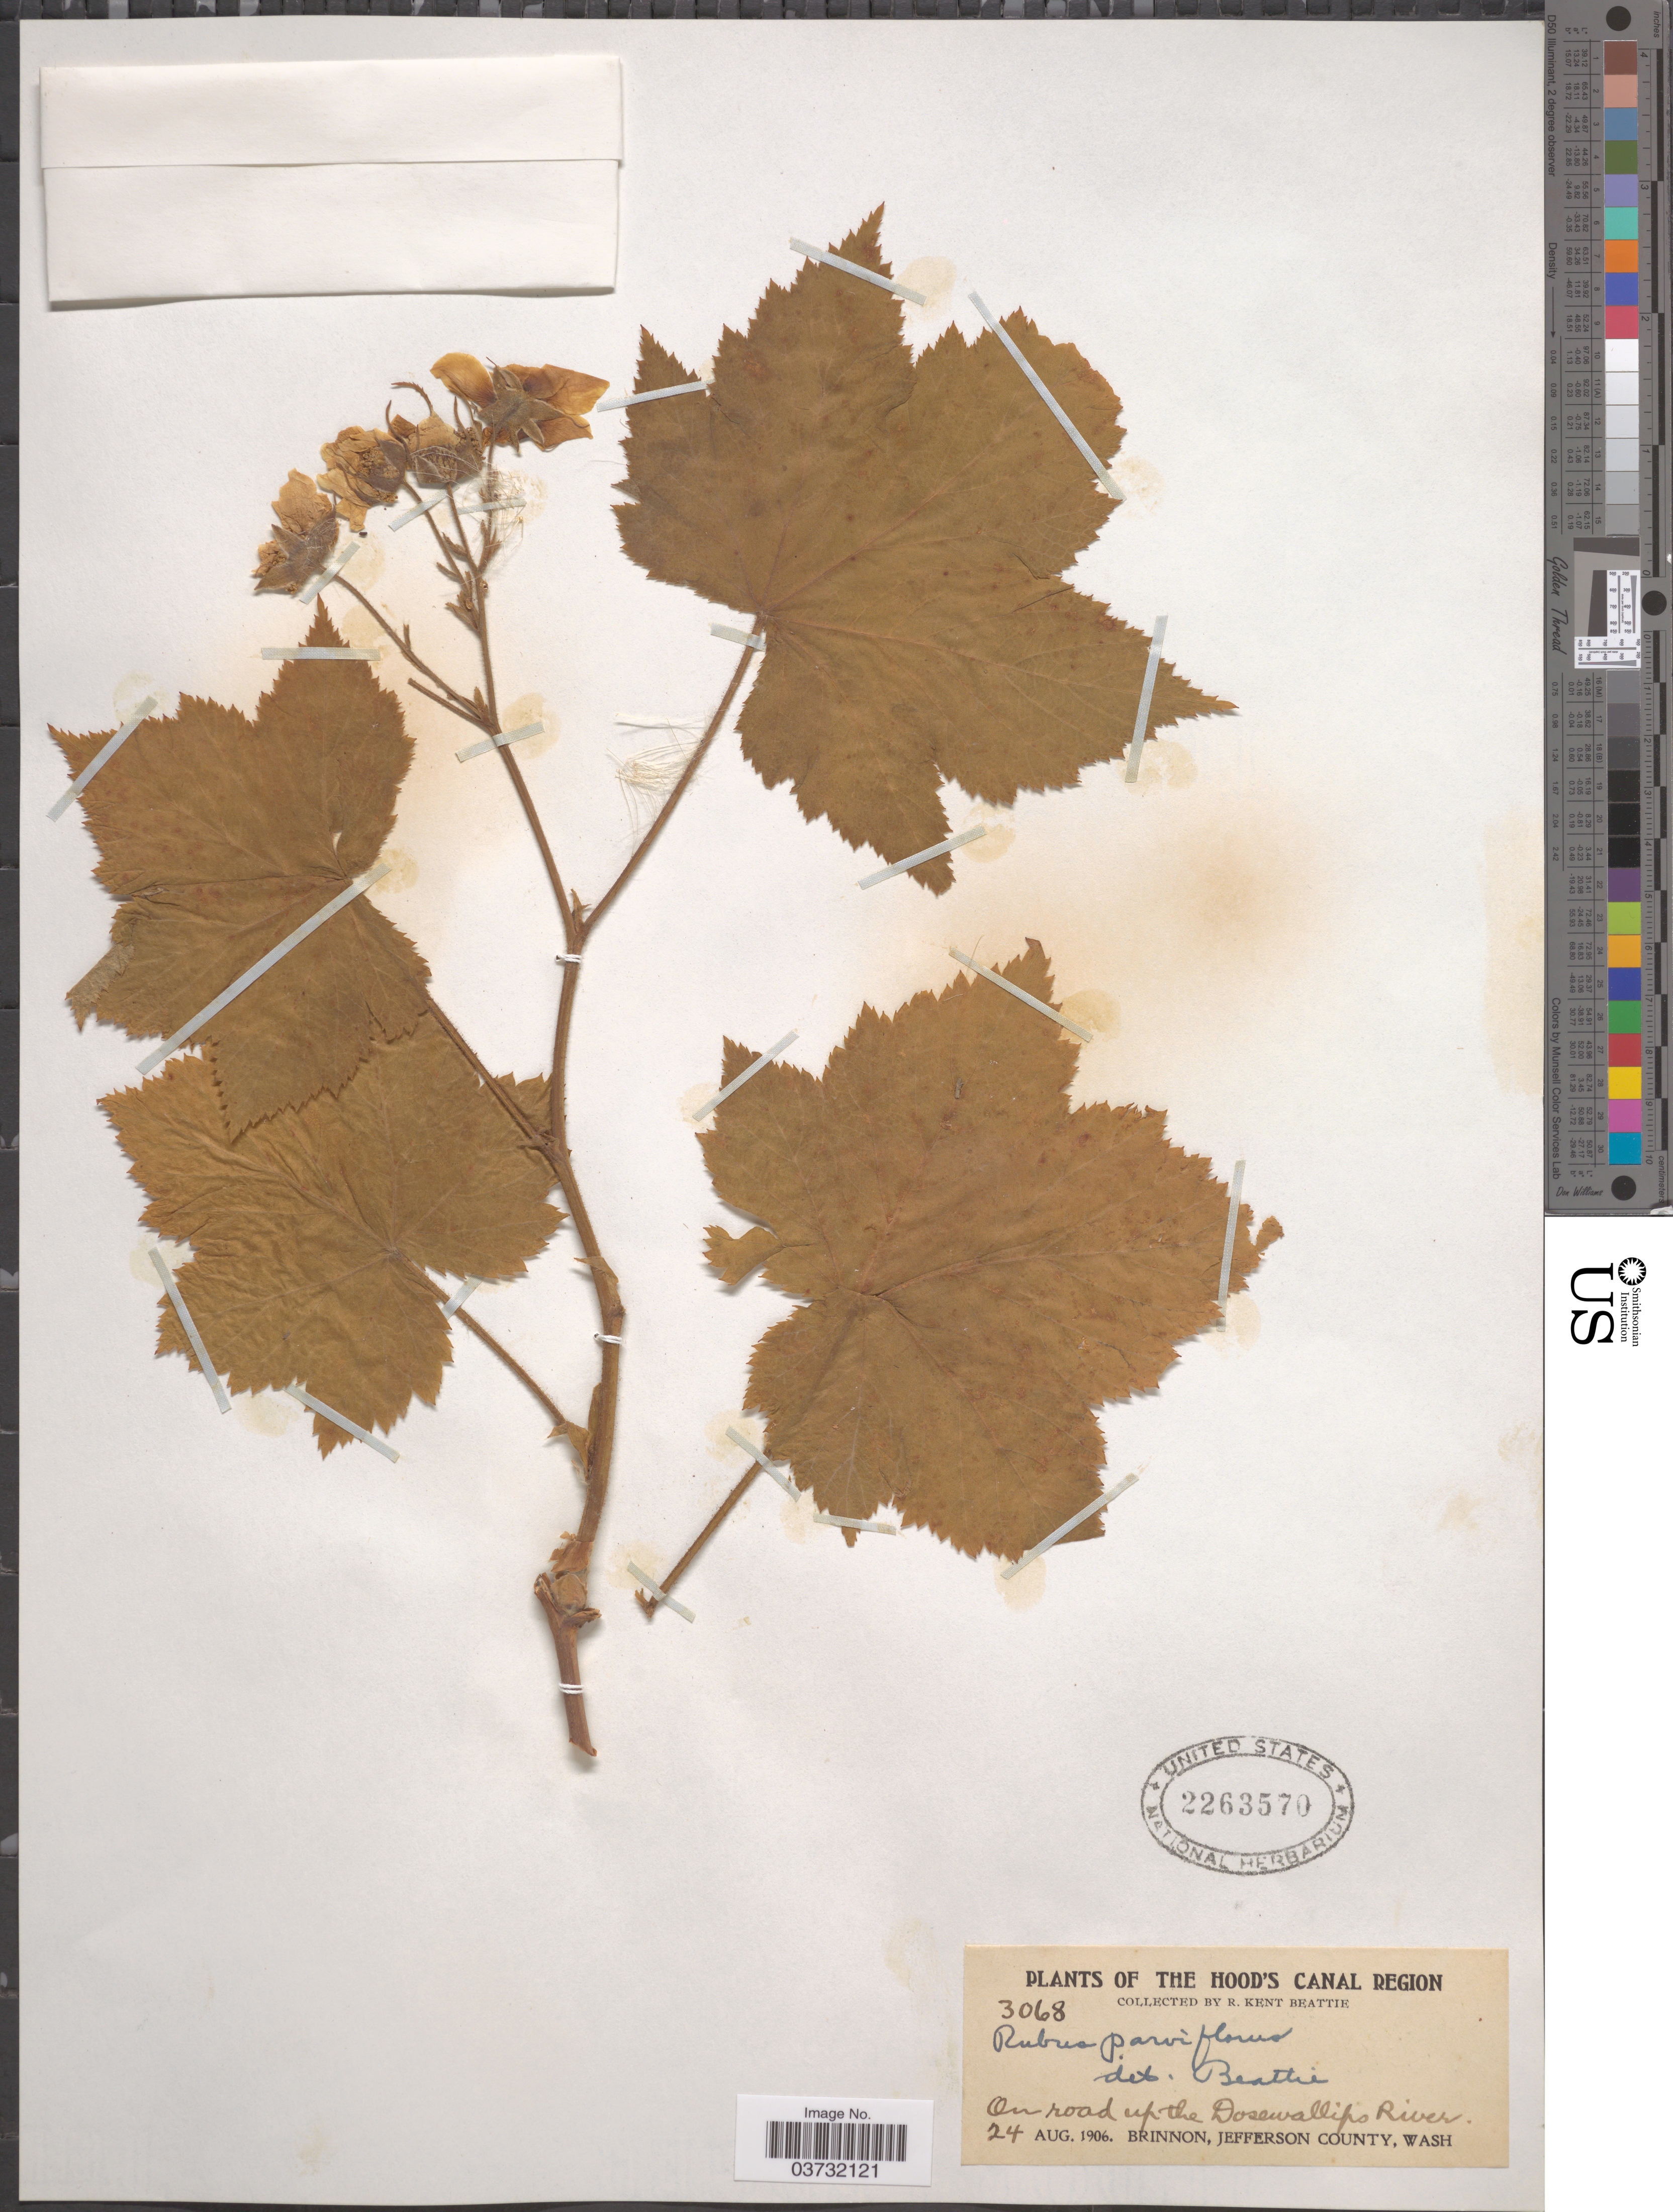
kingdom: Plantae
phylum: Tracheophyta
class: Magnoliopsida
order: Rosales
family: Rosaceae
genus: Rubus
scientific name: Rubus parviflorus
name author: Nutt.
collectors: R. K. Beattie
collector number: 3068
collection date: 1906-08-24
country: United States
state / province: Washington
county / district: Jefferson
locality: The Hood's Canal Region. On road up the Dosewallips River. Brinnon, Jefferson County.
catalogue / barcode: US 2263570